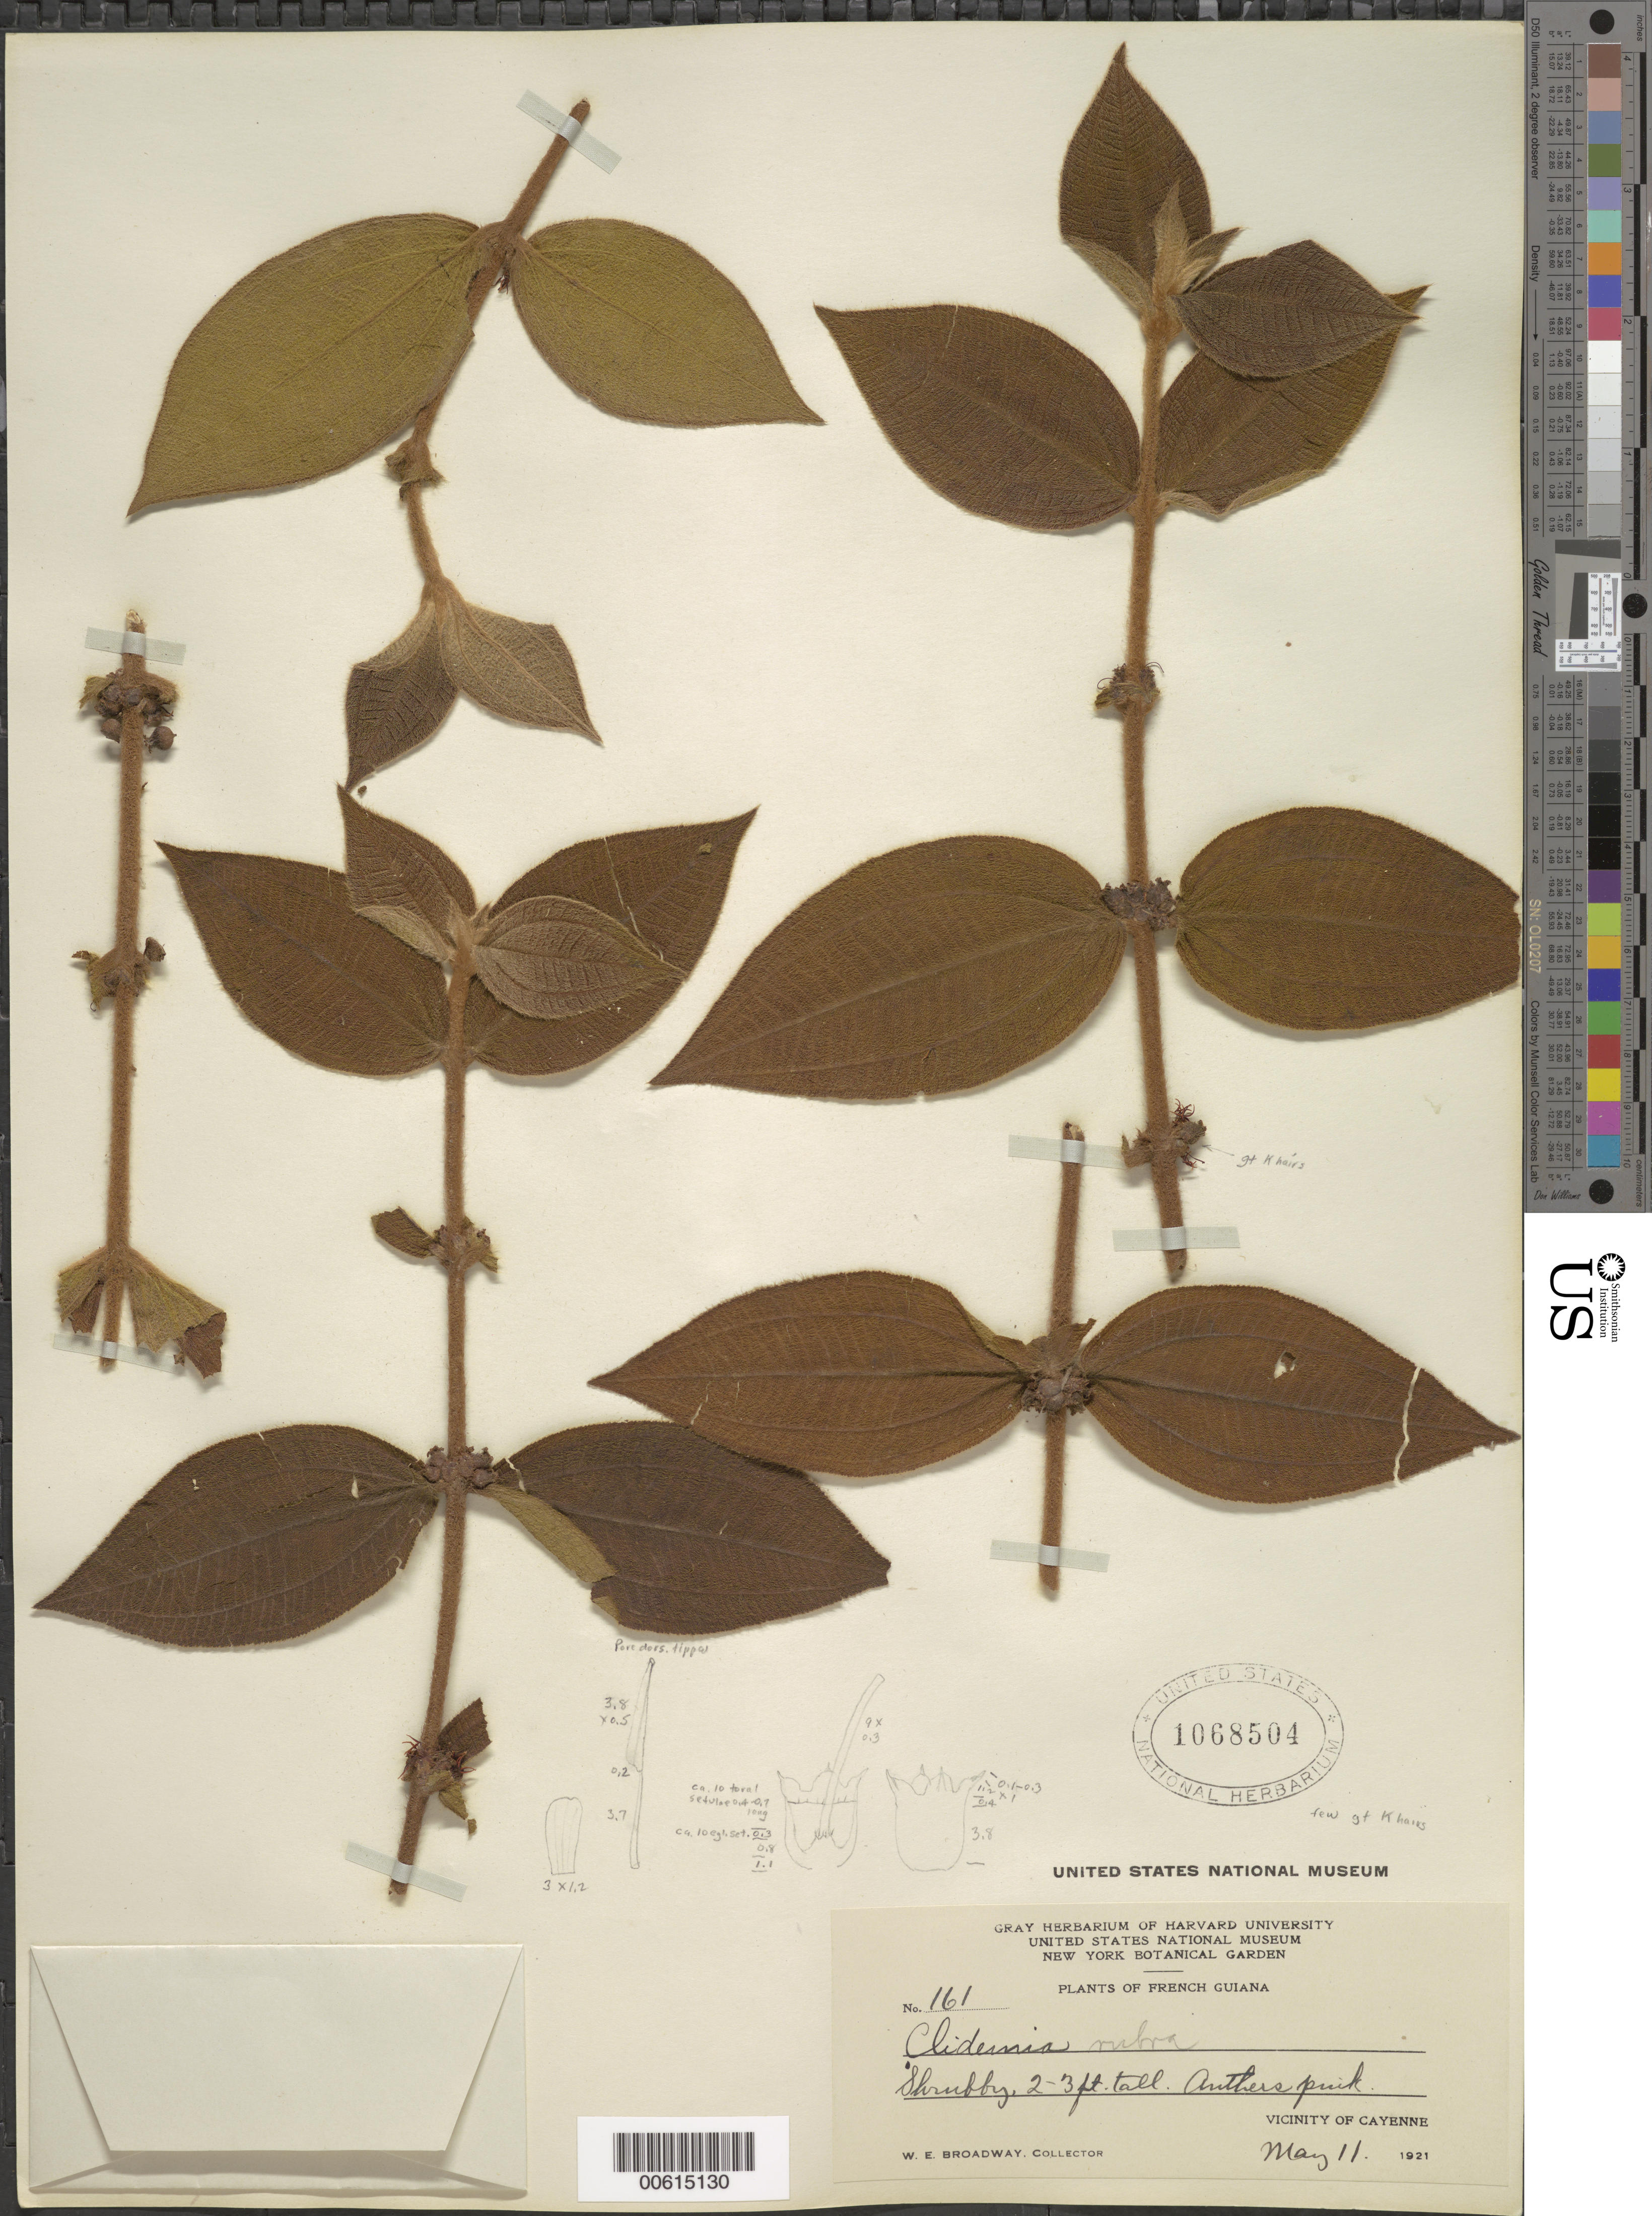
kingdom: Plantae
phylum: Tracheophyta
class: Magnoliopsida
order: Myrtales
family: Melastomataceae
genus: Clidemia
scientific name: Clidemia rubra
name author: (Aubl.) Mart.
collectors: W. E. Broadway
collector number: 161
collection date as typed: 11-May-21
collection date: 1921-05-11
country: French Guiana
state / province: Cayenne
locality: Cayenne, vic.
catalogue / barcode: US 1068504